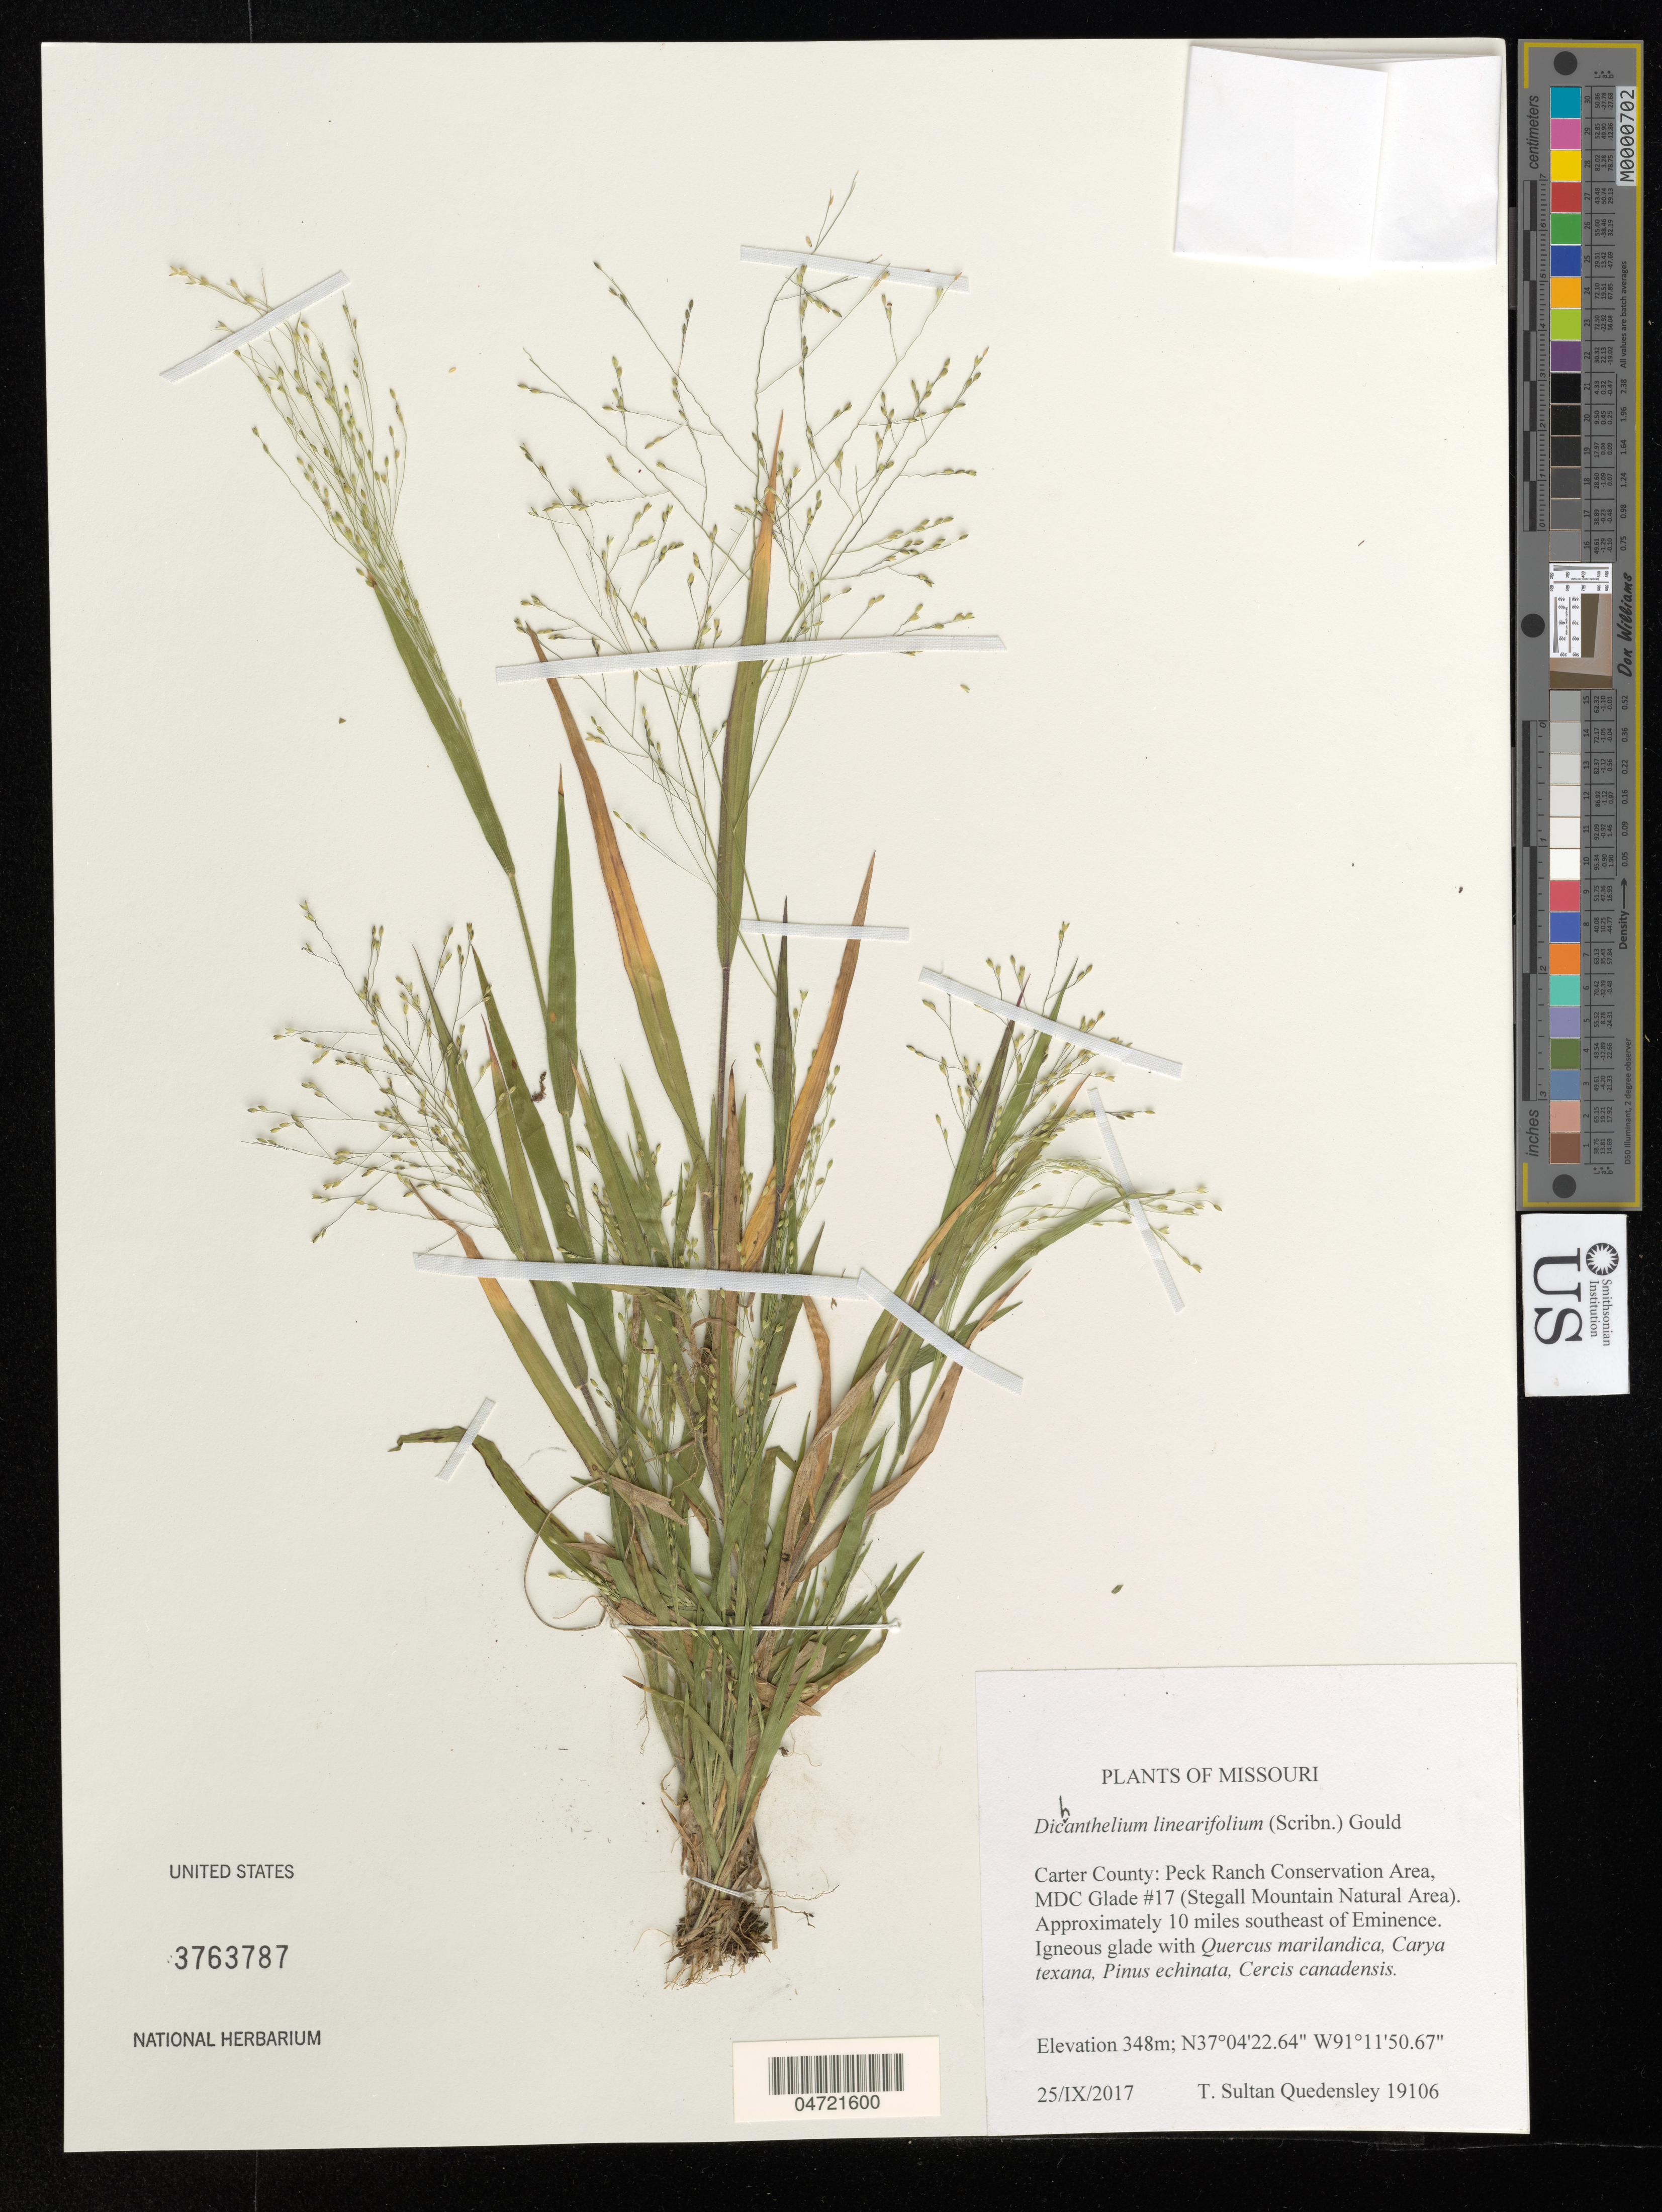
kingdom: Plantae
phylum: Tracheophyta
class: Liliopsida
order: Poales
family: Poaceae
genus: Dichanthelium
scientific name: Dichanthelium linearifolium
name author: (Scribn.) Gould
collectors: T. S. Quedensley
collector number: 19106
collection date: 2017-09-25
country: United States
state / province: Missouri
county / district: Carter County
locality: Peck Ranch Conservation Area, MDC Glade #17. (Stegall Mountain Natural Area). Approx. 10 miles SE of Eminence.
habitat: Igneous glade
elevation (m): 348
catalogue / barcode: US 3763787